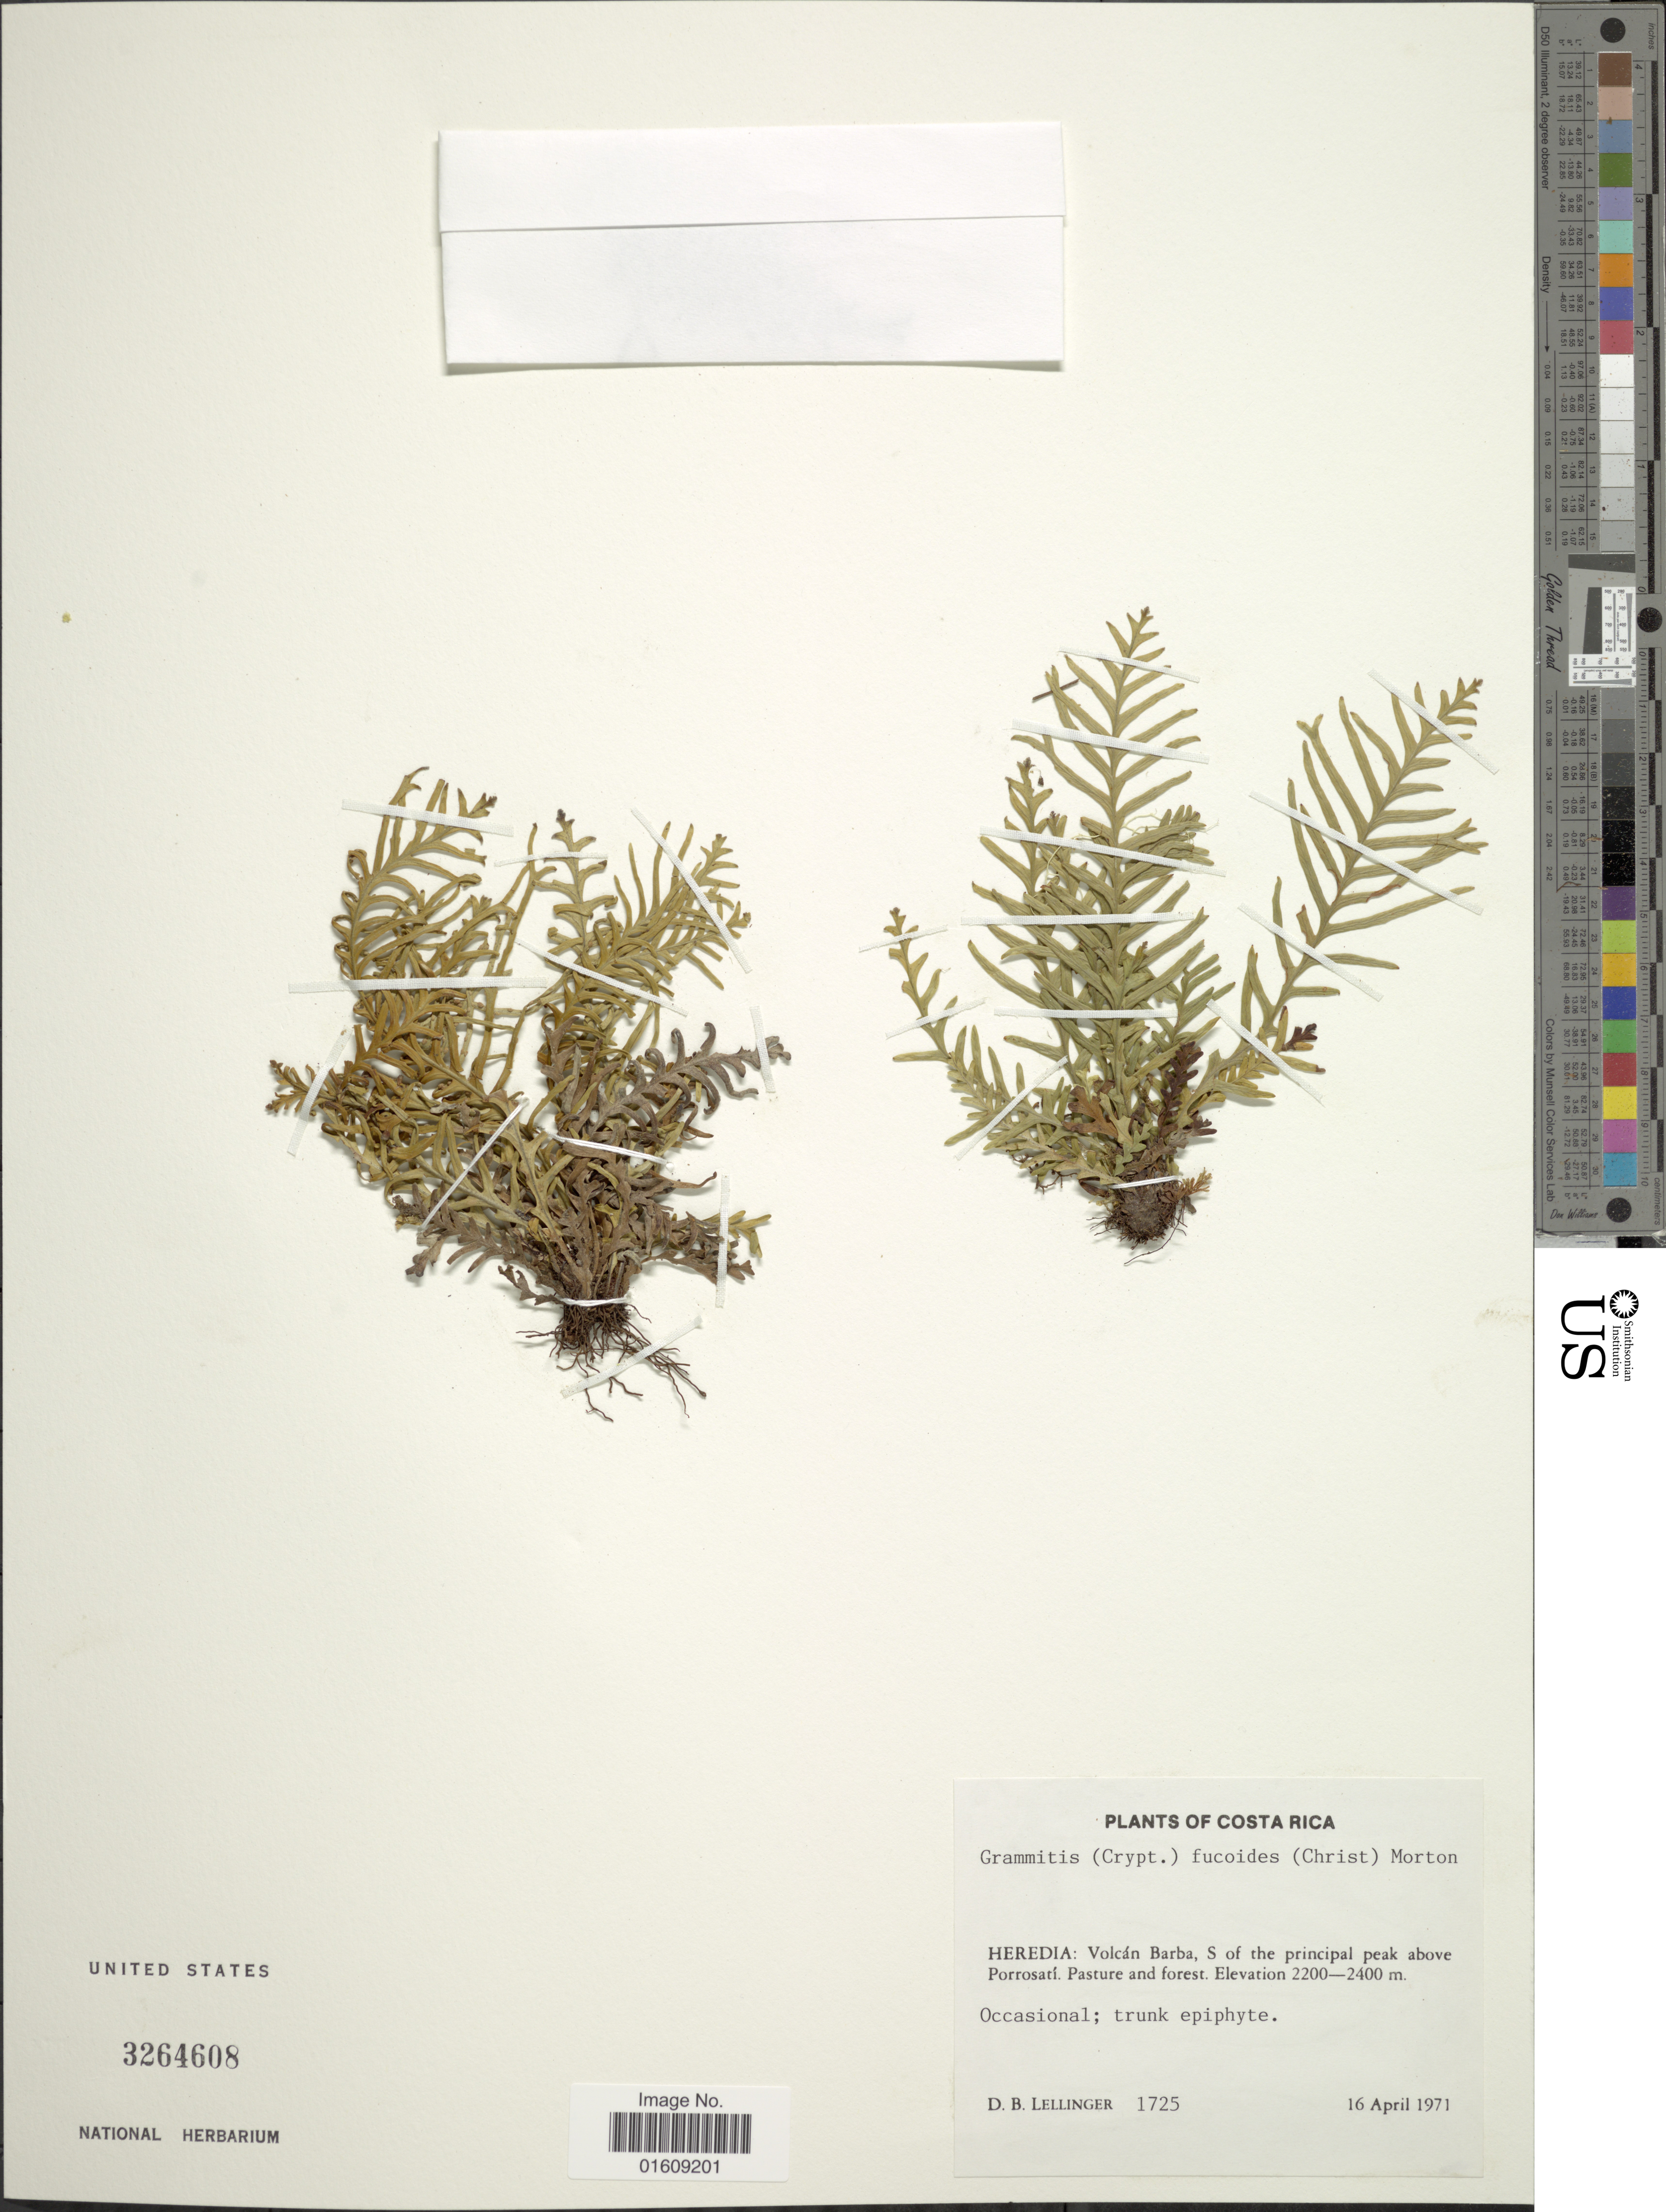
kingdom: Plantae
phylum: Tracheophyta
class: Polypodiopsida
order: Polypodiales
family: Polypodiaceae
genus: Ceradenia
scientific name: Ceradenia fucoides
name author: (Christ) L.E. Bishop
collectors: D. B. Lellinger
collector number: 1725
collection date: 1971-04-16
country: Costa Rica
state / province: Heredia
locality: Costa Rica, Heredia: Volcán Barba, s. of the principal peak above Porrosatí.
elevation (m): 2200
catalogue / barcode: US 3264608